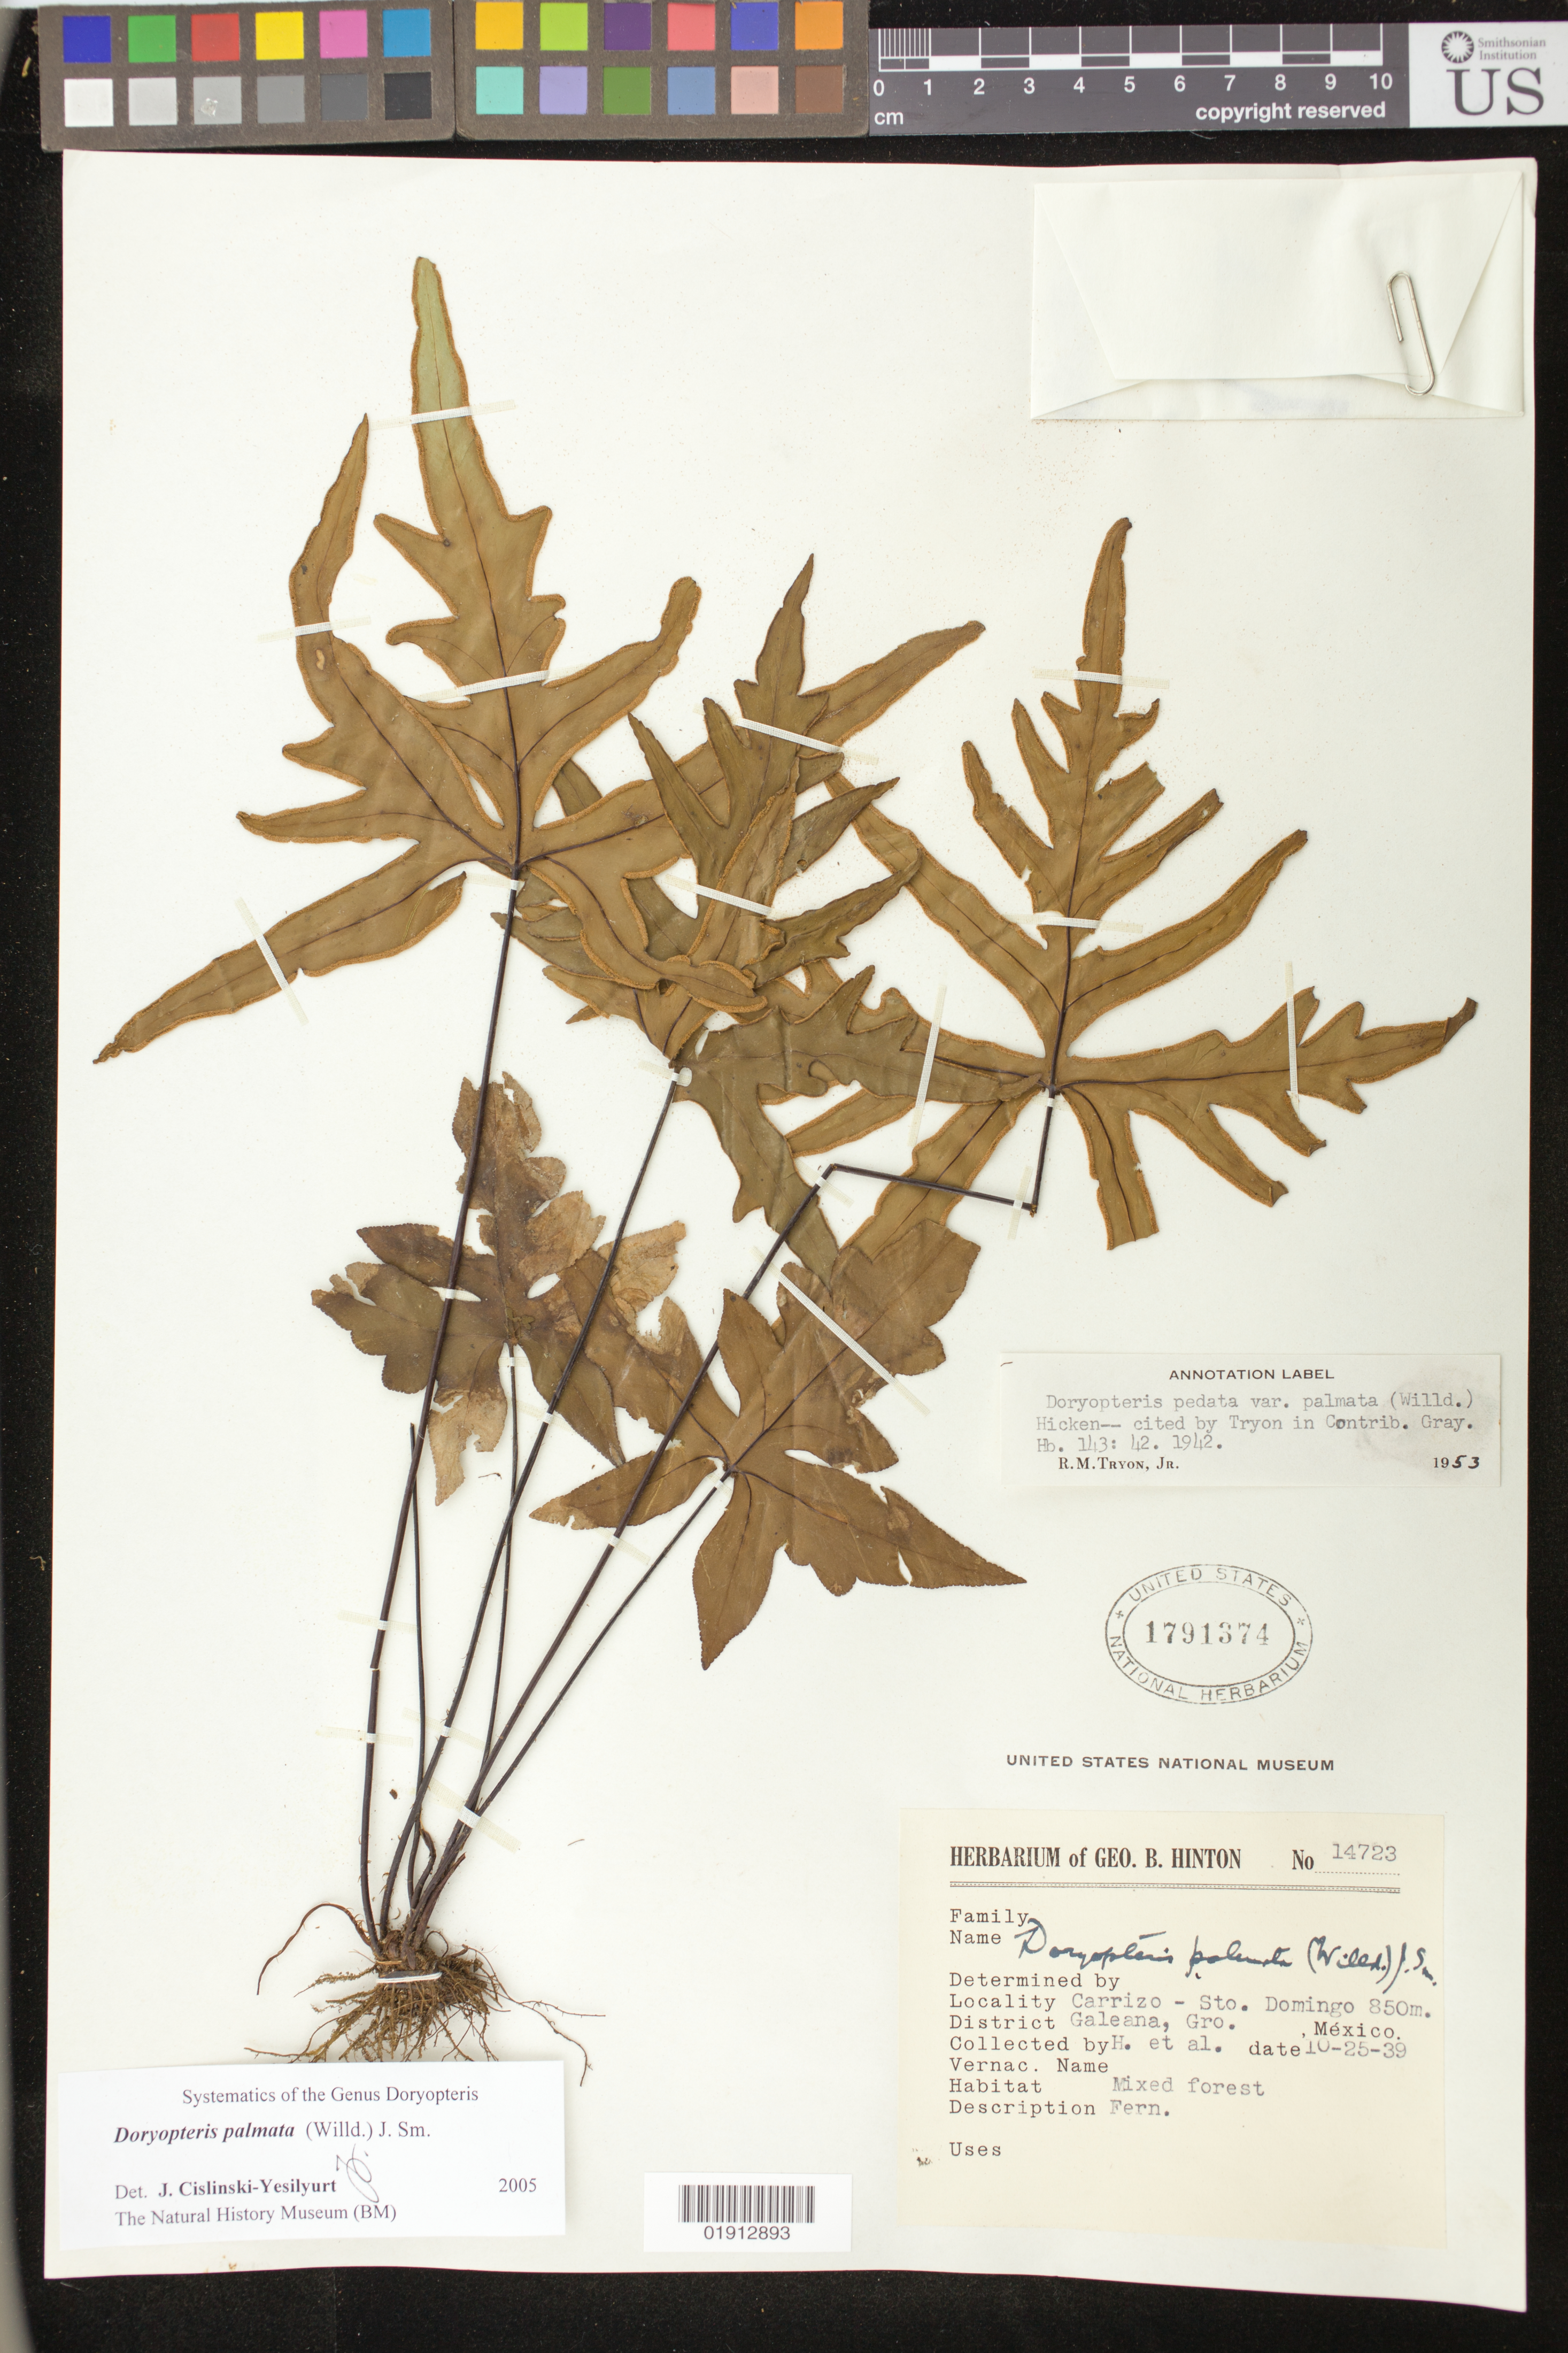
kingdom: Plantae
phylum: Tracheophyta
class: Polypodiopsida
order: Polypodiales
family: Pteridaceae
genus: Doryopteris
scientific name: Doryopteris palmata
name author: (Willd.) J. Sm.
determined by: Yesilyurt, J. C.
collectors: G. B. Hinton & et al.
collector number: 14723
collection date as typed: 10-25-39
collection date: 1939-10-25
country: Mexico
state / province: Guerrero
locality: Carrizo - Sto. Domingo, Galeana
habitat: Mixed forest.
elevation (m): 850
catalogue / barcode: US 1791374